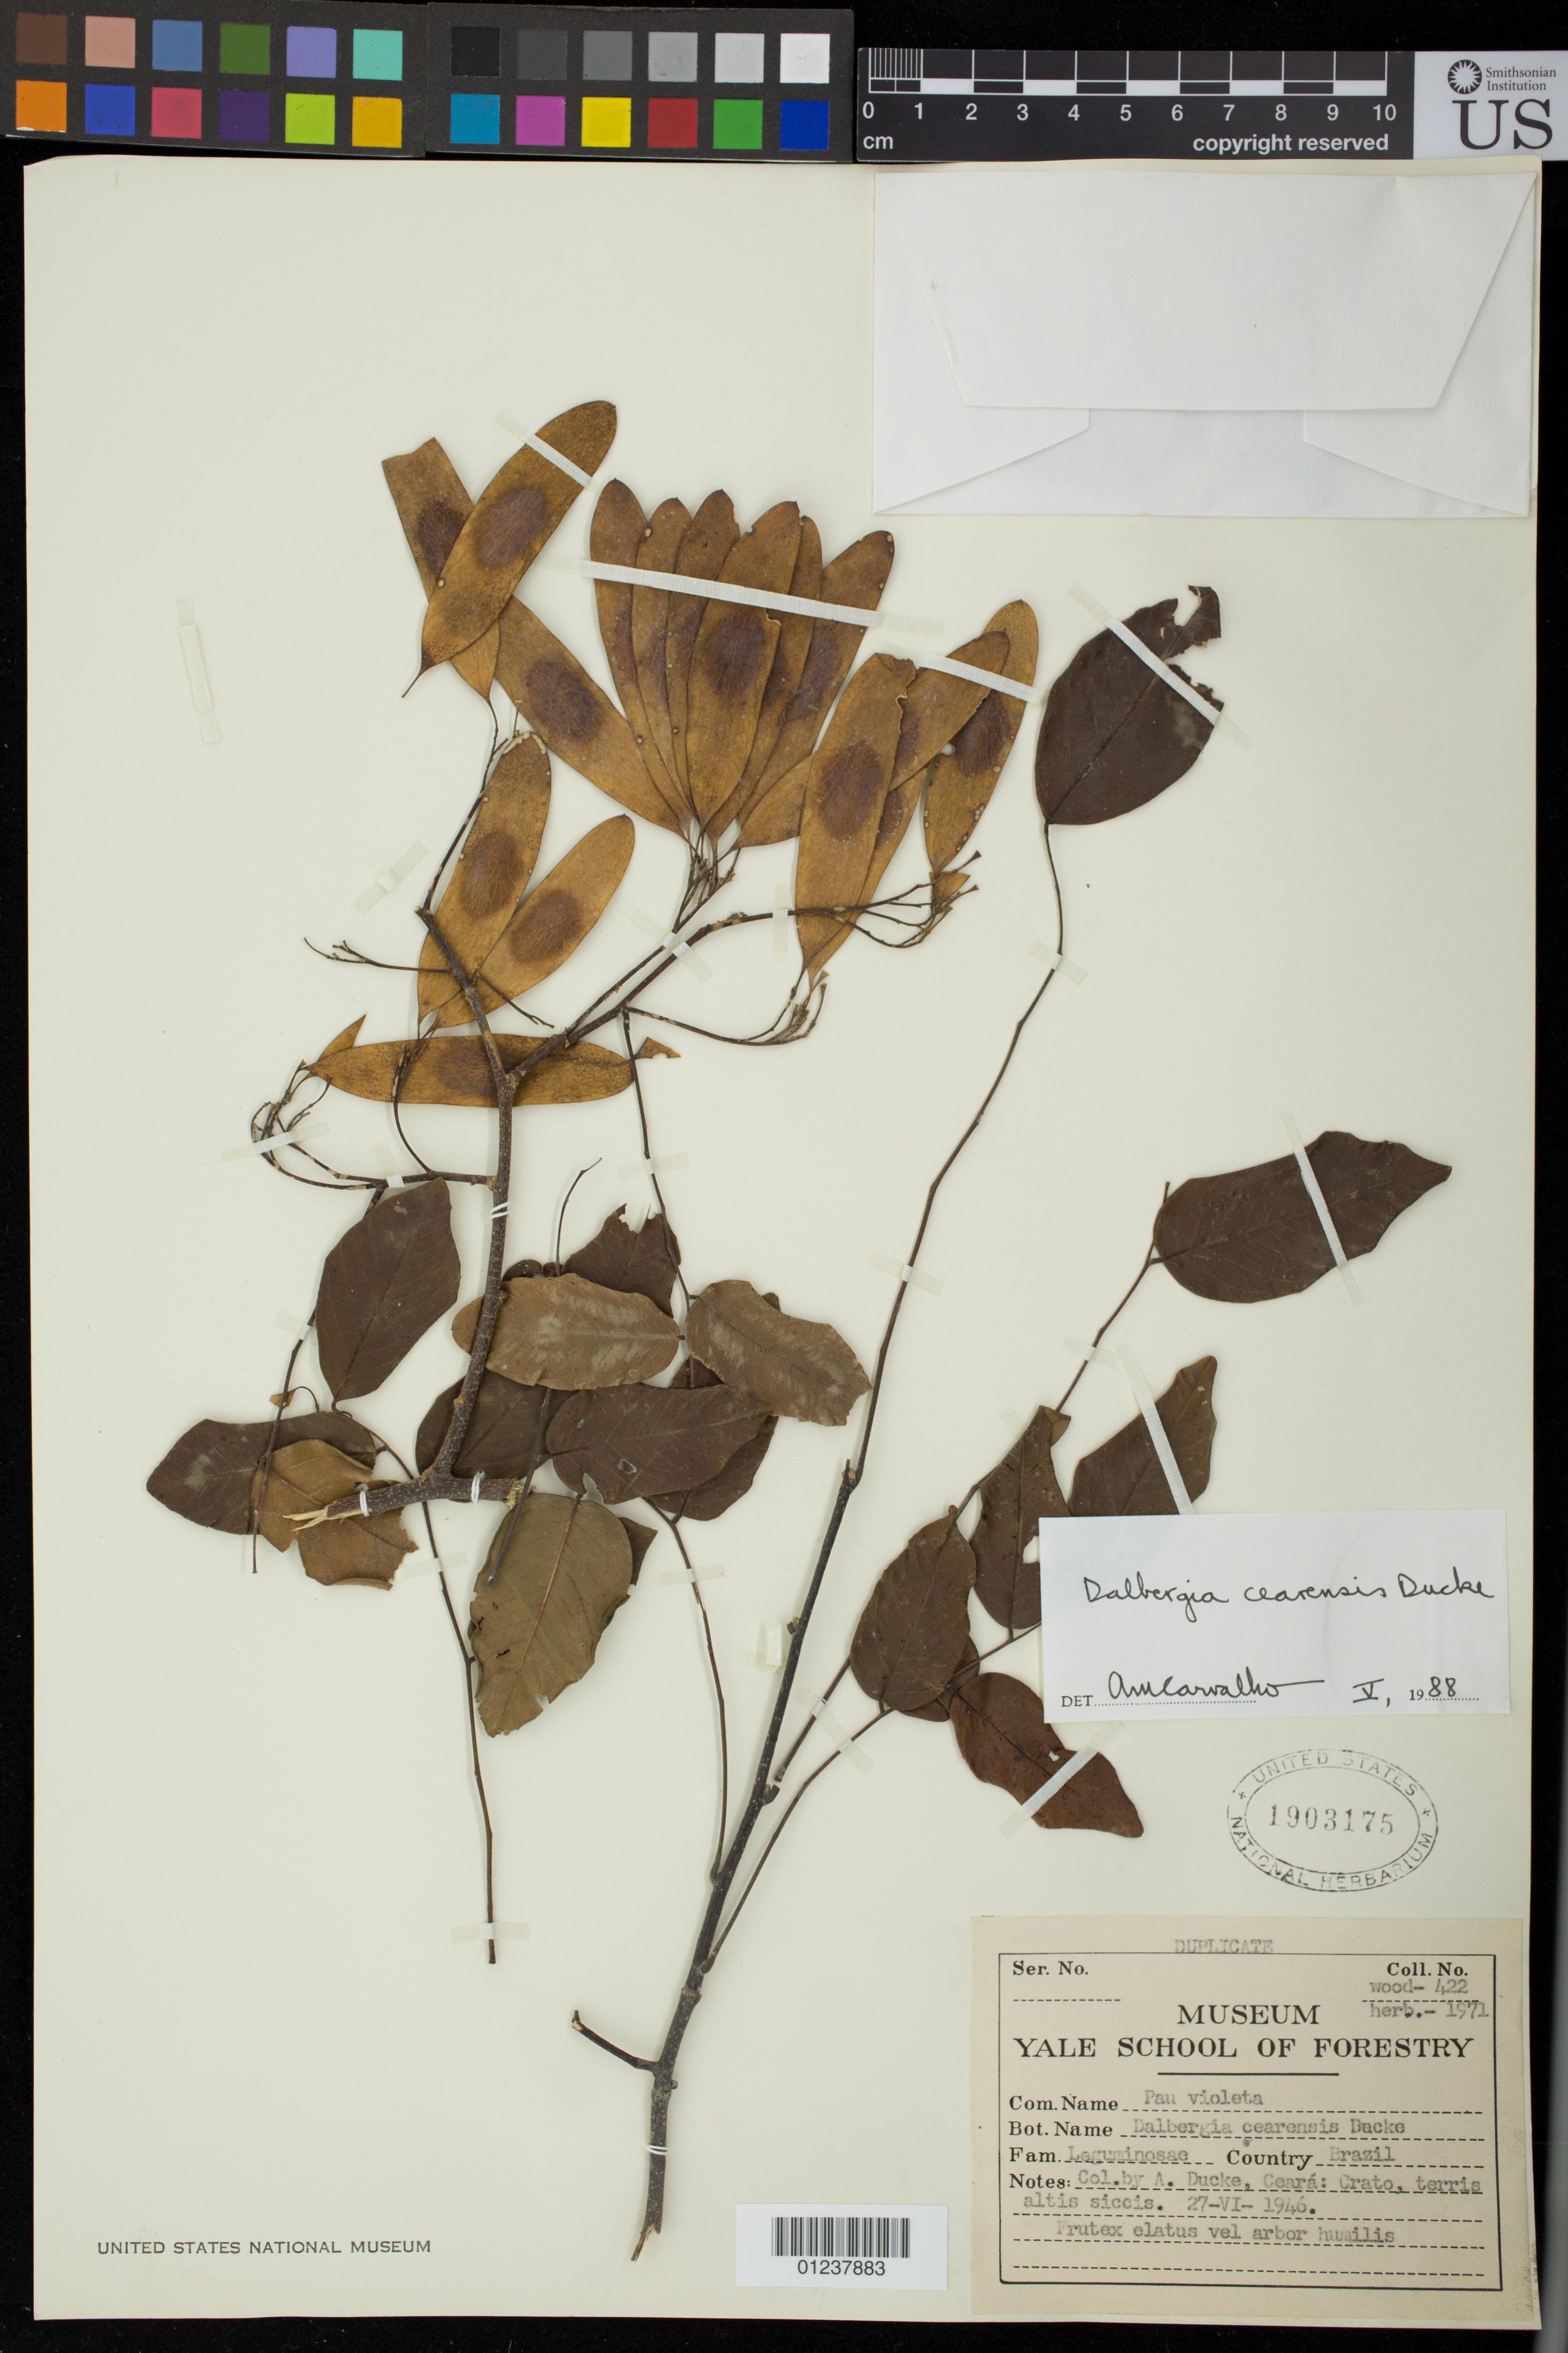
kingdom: Plantae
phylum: Tracheophyta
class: Magnoliopsida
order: Fabales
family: Fabaceae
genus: Dalbergia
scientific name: Dalbergia cearensis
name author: Ducke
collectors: A. Ducke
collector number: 422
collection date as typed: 27 Jun 1946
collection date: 1946-06-27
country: Brazil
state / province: Ceará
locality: Crato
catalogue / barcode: US 1903175